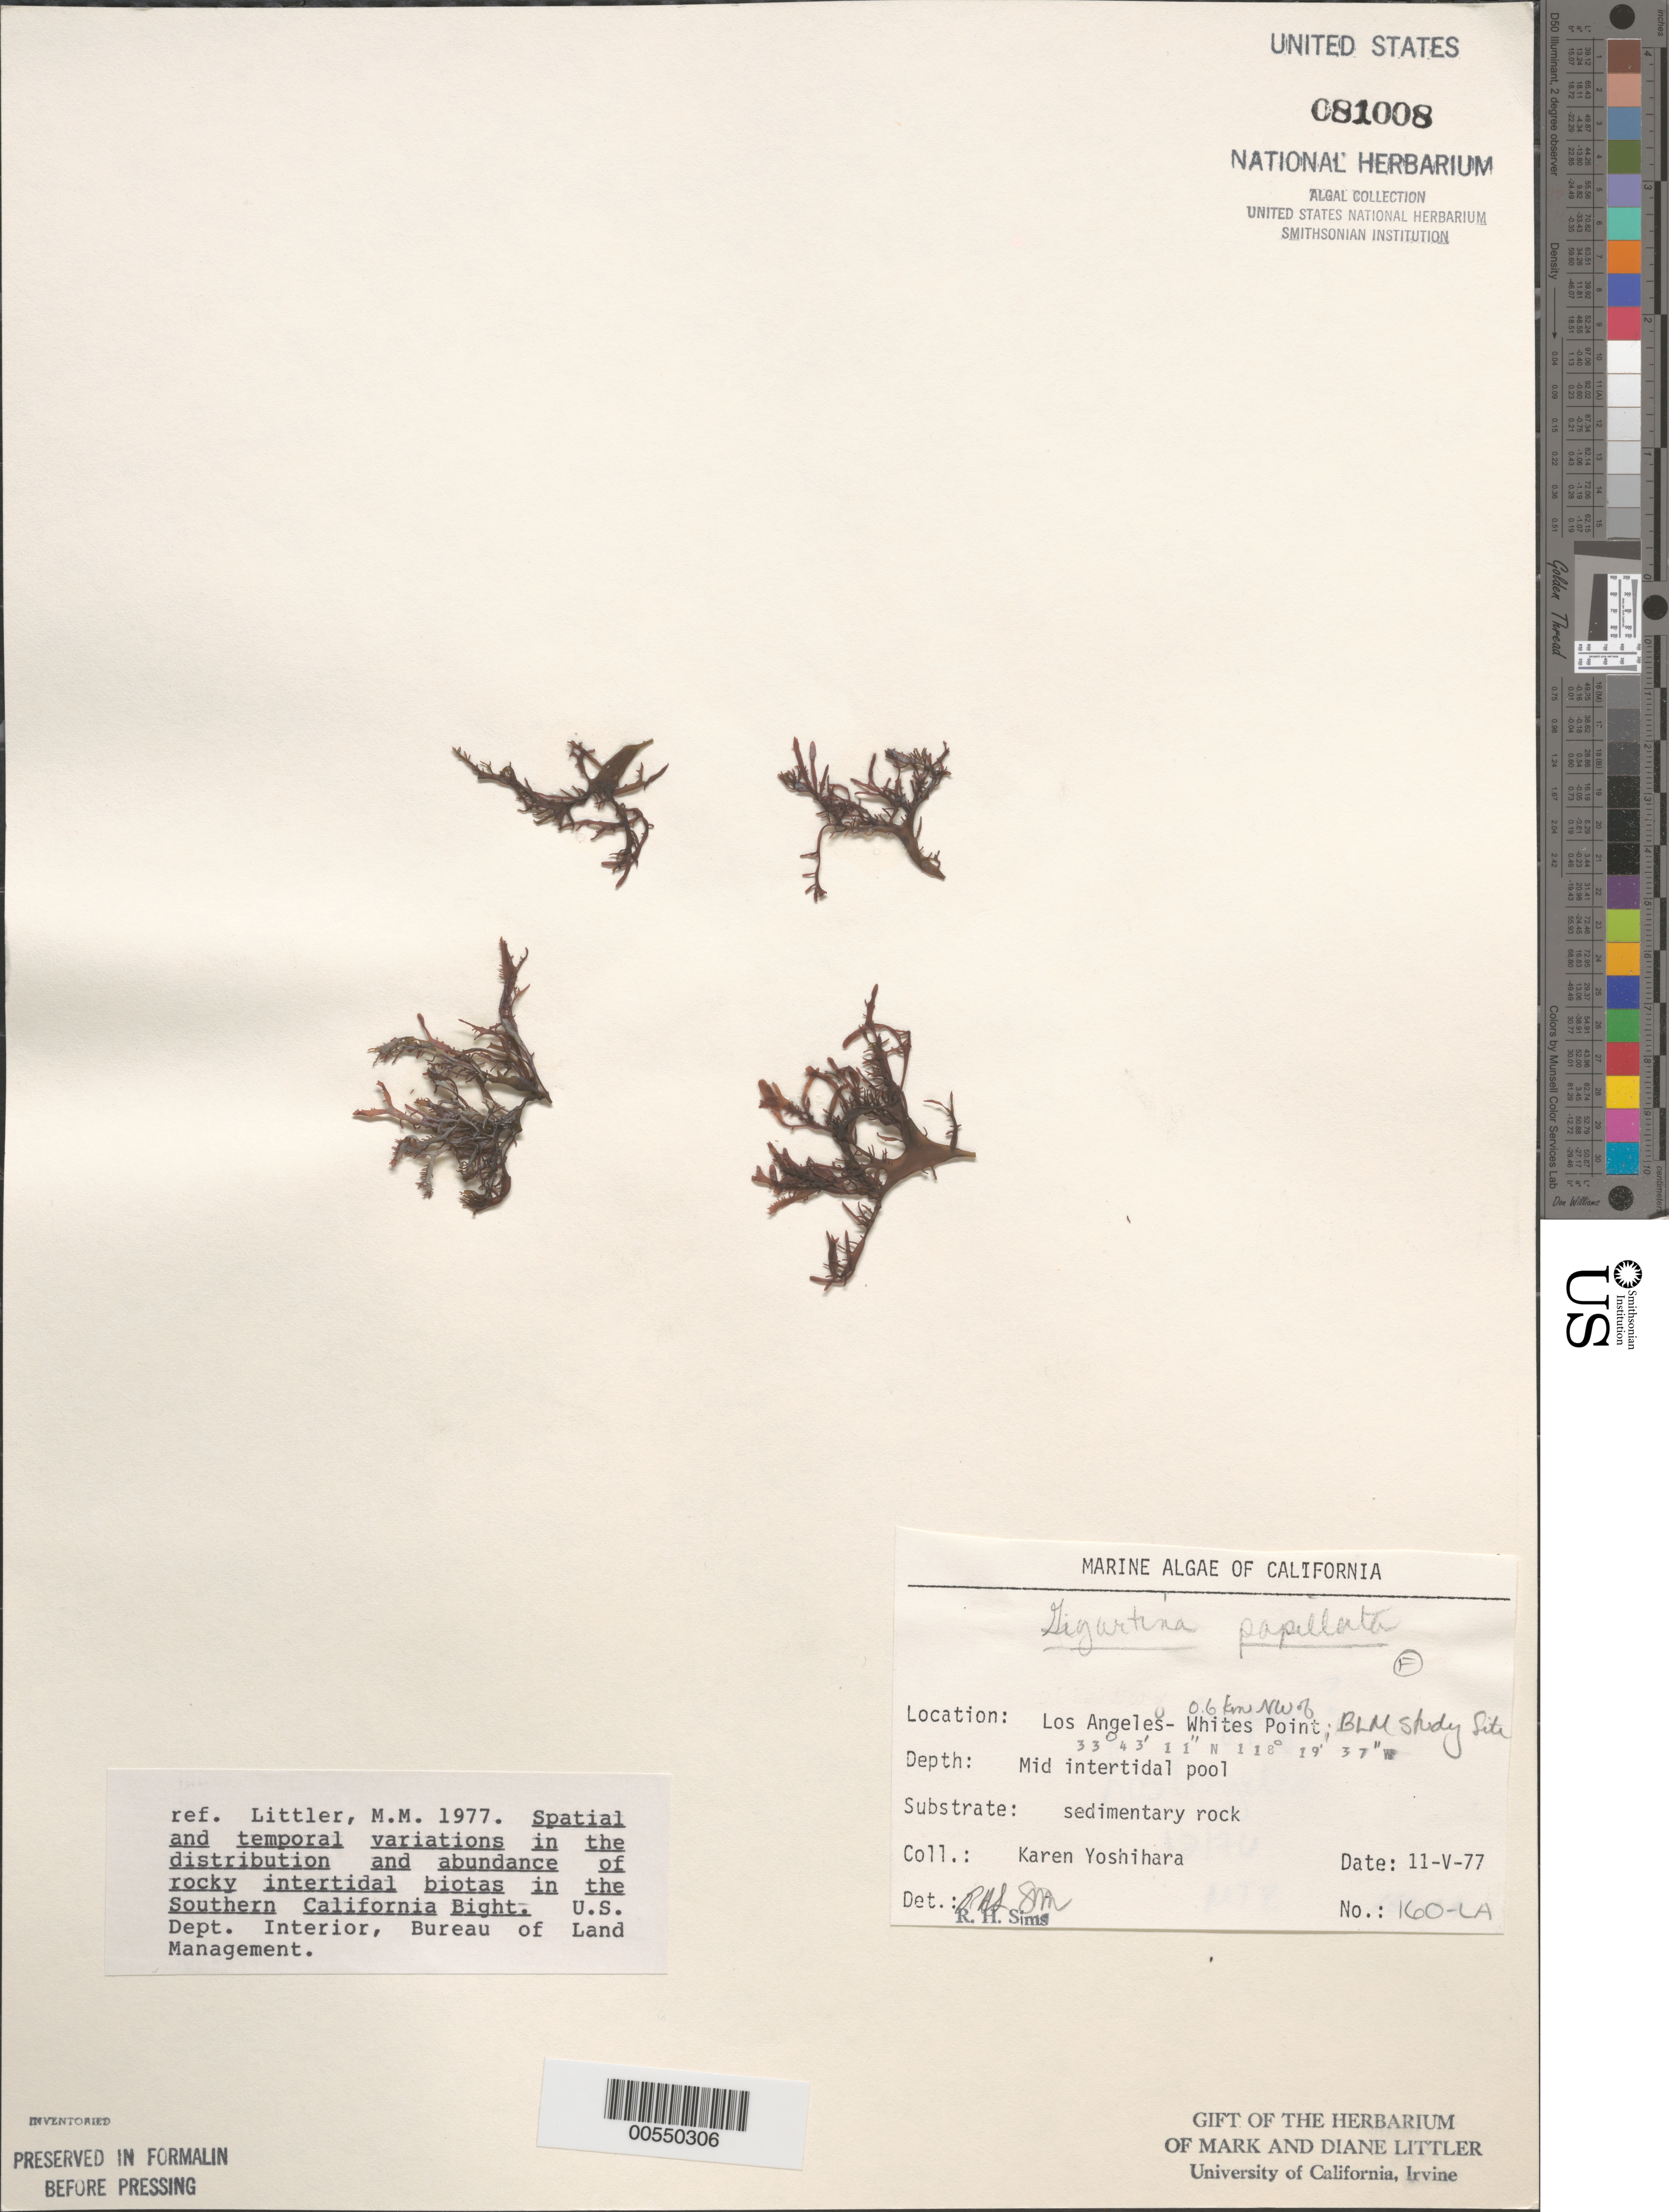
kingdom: Plantae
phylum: Rhodophyta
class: Florideophyceae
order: Gigartinales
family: Phyllophoraceae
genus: Mastocarpus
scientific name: Mastocarpus papillatus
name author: (C. Agardh) Kütz.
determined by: Algae name updating Project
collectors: K. Yoshihara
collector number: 160-la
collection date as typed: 11 May 1977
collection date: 1977-05-11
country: United States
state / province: California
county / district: Los Angeles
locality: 0.6 km northwest of Whites Point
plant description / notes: BLM-SOCALBIGHT Rocky Intertidal Survey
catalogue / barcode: US 81008